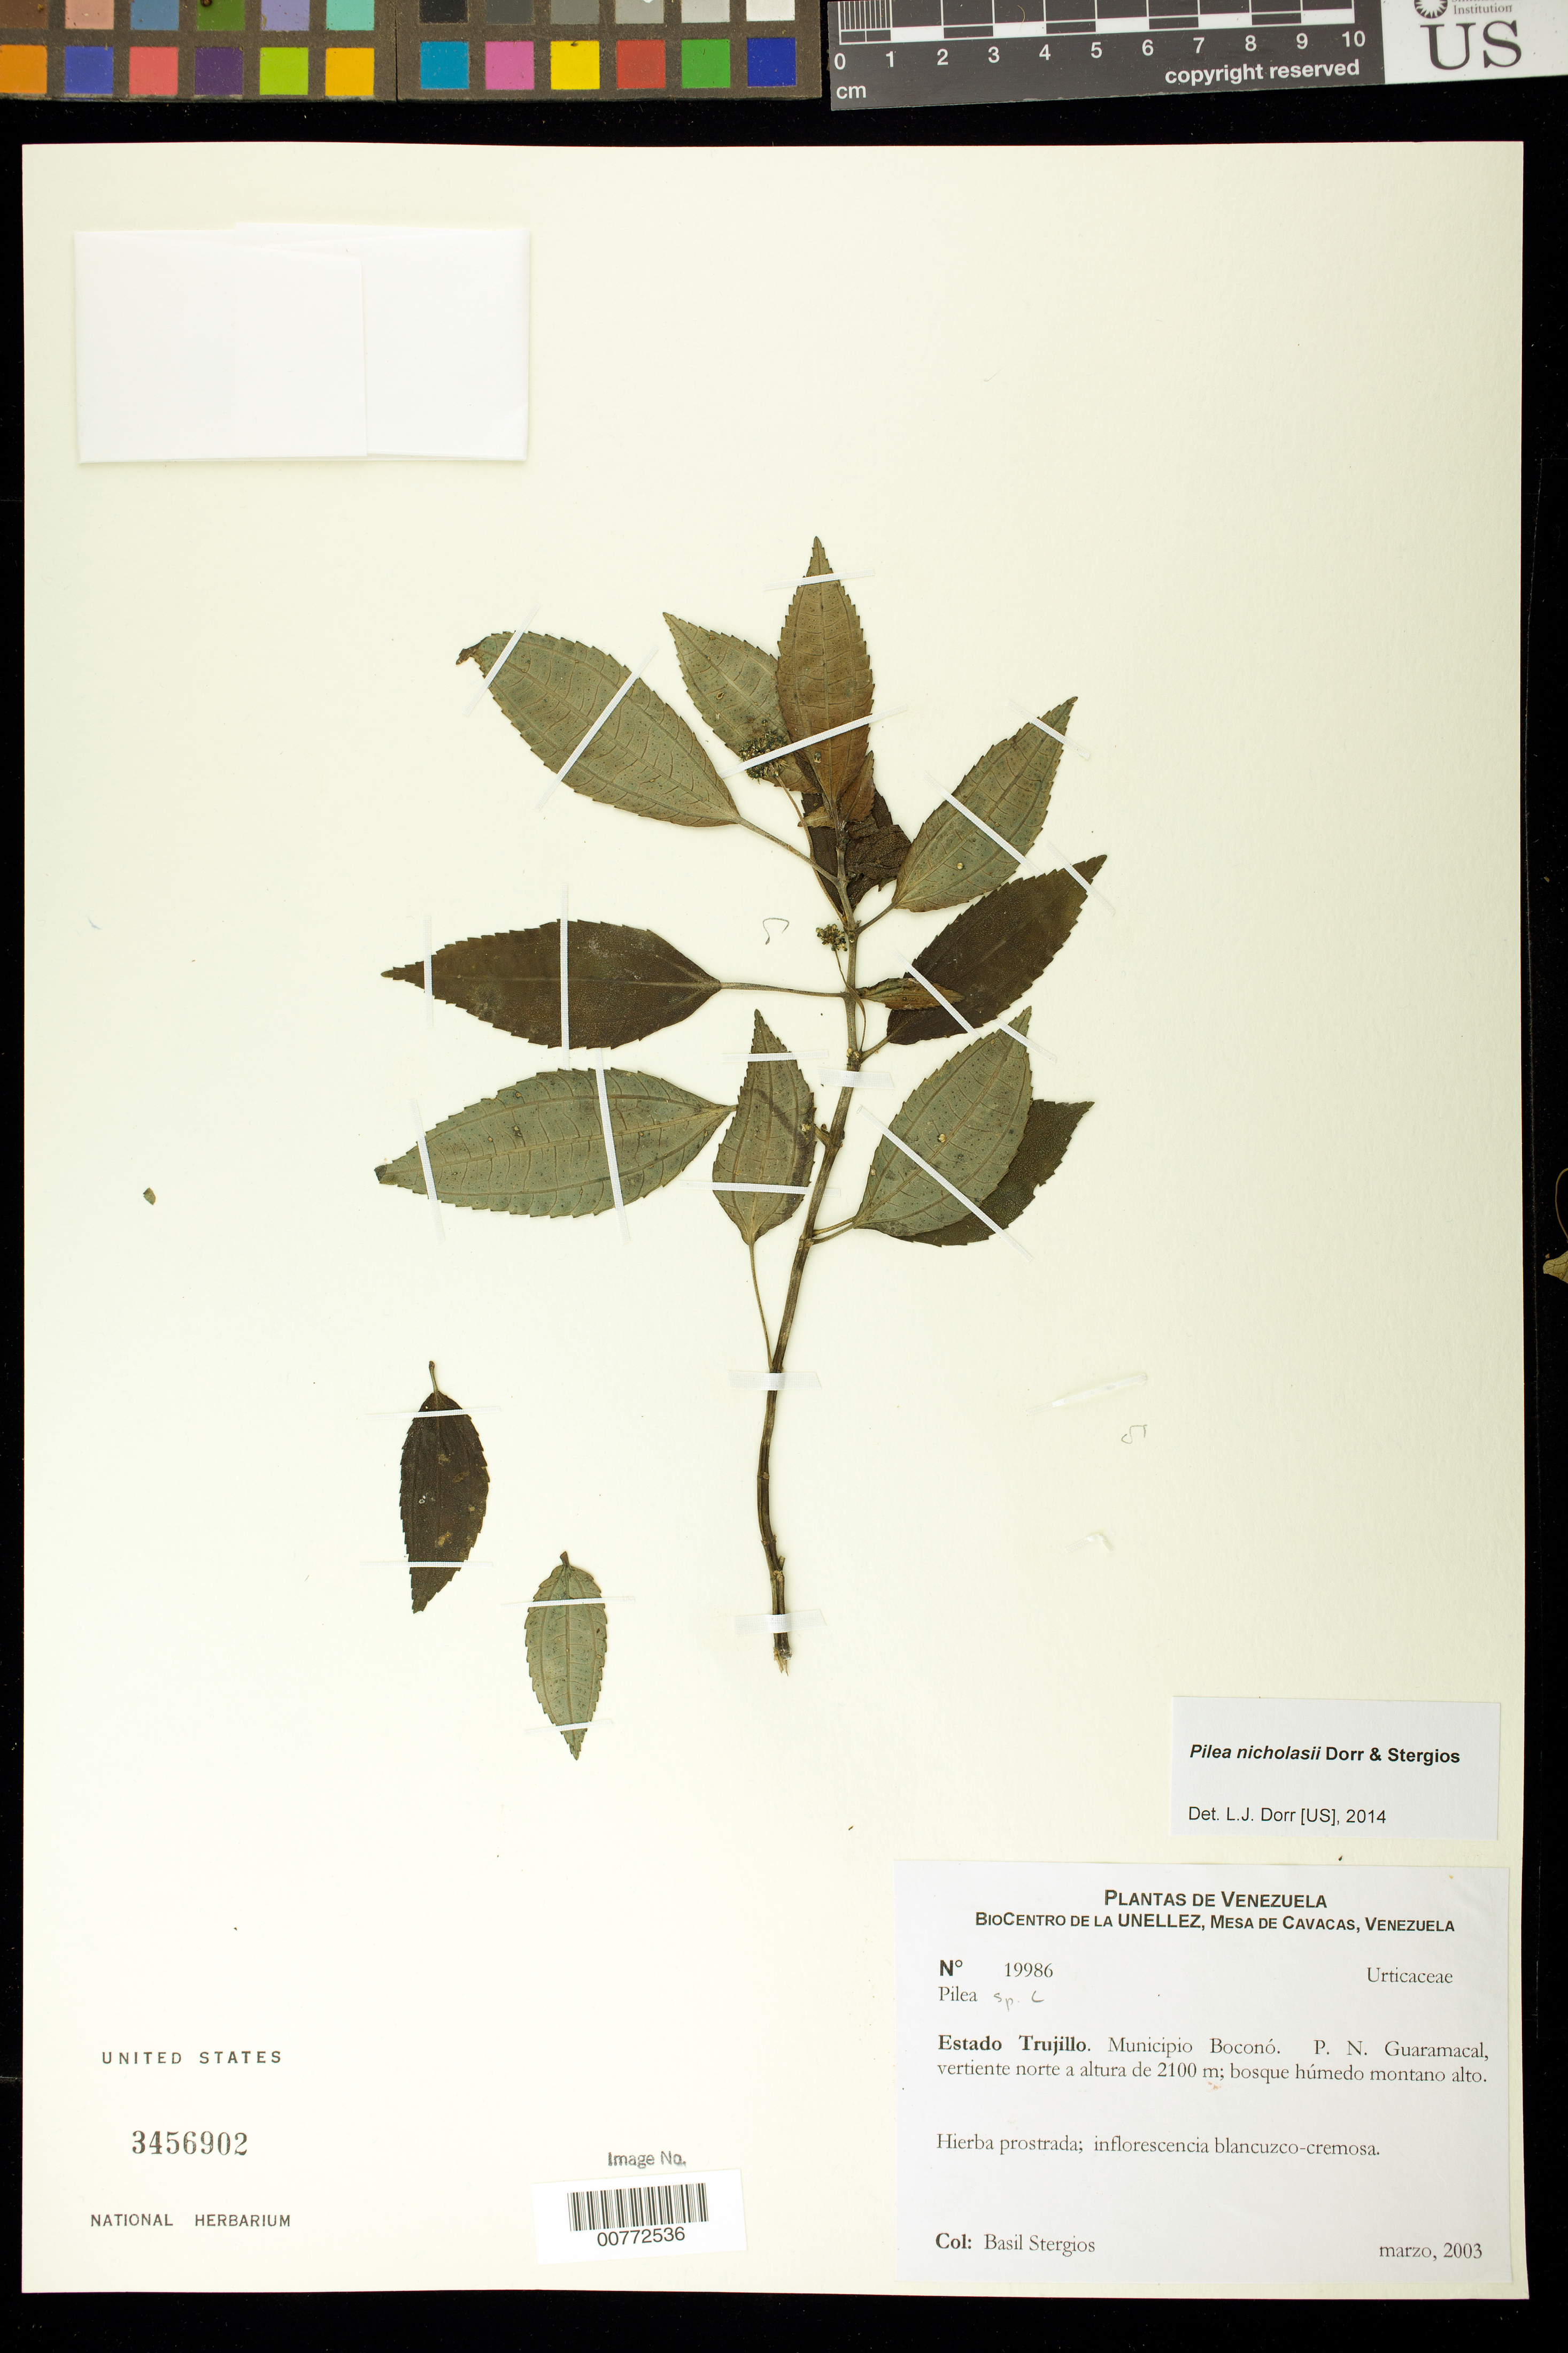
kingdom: Plantae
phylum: Tracheophyta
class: Magnoliopsida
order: Rosales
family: Urticaceae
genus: Pilea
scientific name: Pilea nicholasii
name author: Dorr & Stergios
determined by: Dorr, L. J., (BOT), Smithsonian Institution - National Museum of Natural History (UNITED STATES)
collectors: B. G. Stergios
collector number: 19986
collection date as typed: Mar 2003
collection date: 2003-03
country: Venezuela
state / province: Trujillo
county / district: Boconó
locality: Parque Nacional Guaramacal, vertiente N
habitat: Bosque húmedo montano alto.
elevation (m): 2100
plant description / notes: PORT, US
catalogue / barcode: US 3456902